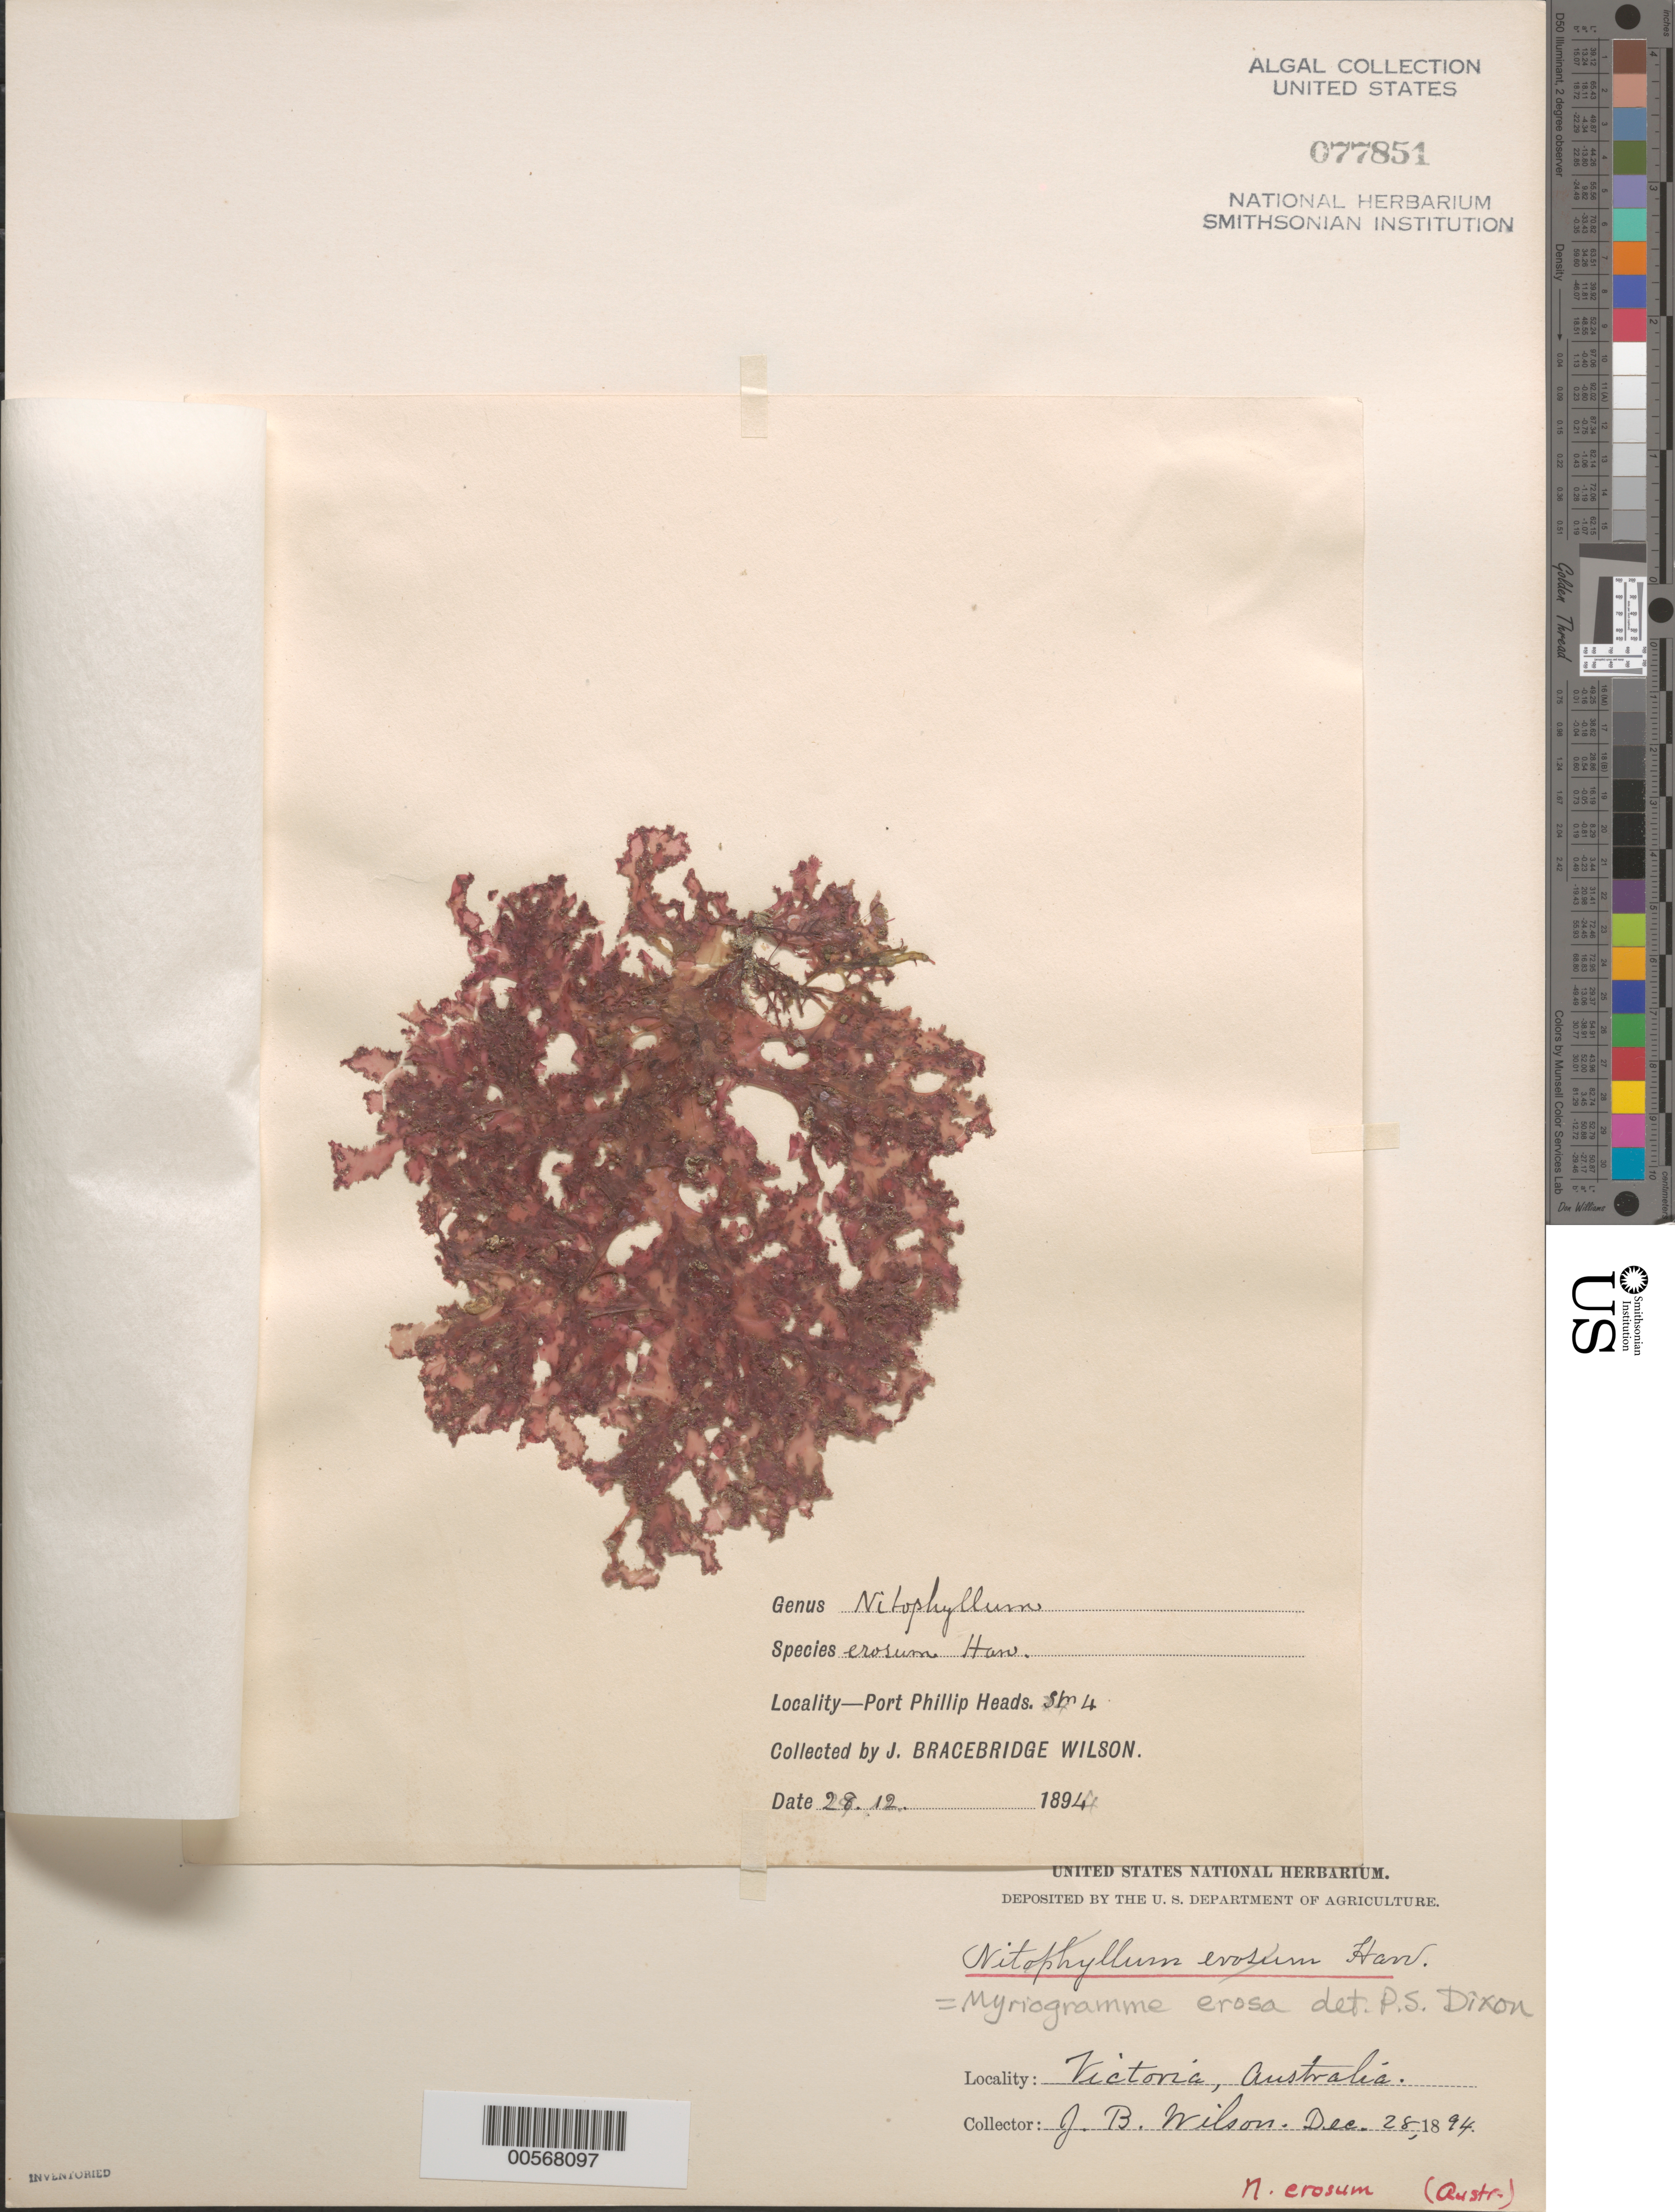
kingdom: Plantae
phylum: Rhodophyta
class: Florideophyceae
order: Ceramiales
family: Delesseriaceae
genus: Neoharaldiophyllum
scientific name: Neoharaldiophyllum erosum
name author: (Harvey) Kang & M.S. Kim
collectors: J. B. Wilson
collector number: Station 4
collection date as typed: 28 Dec 1894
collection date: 1894-12-28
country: Australia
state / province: Victoria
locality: Port Phillip Heads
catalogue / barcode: US 77851